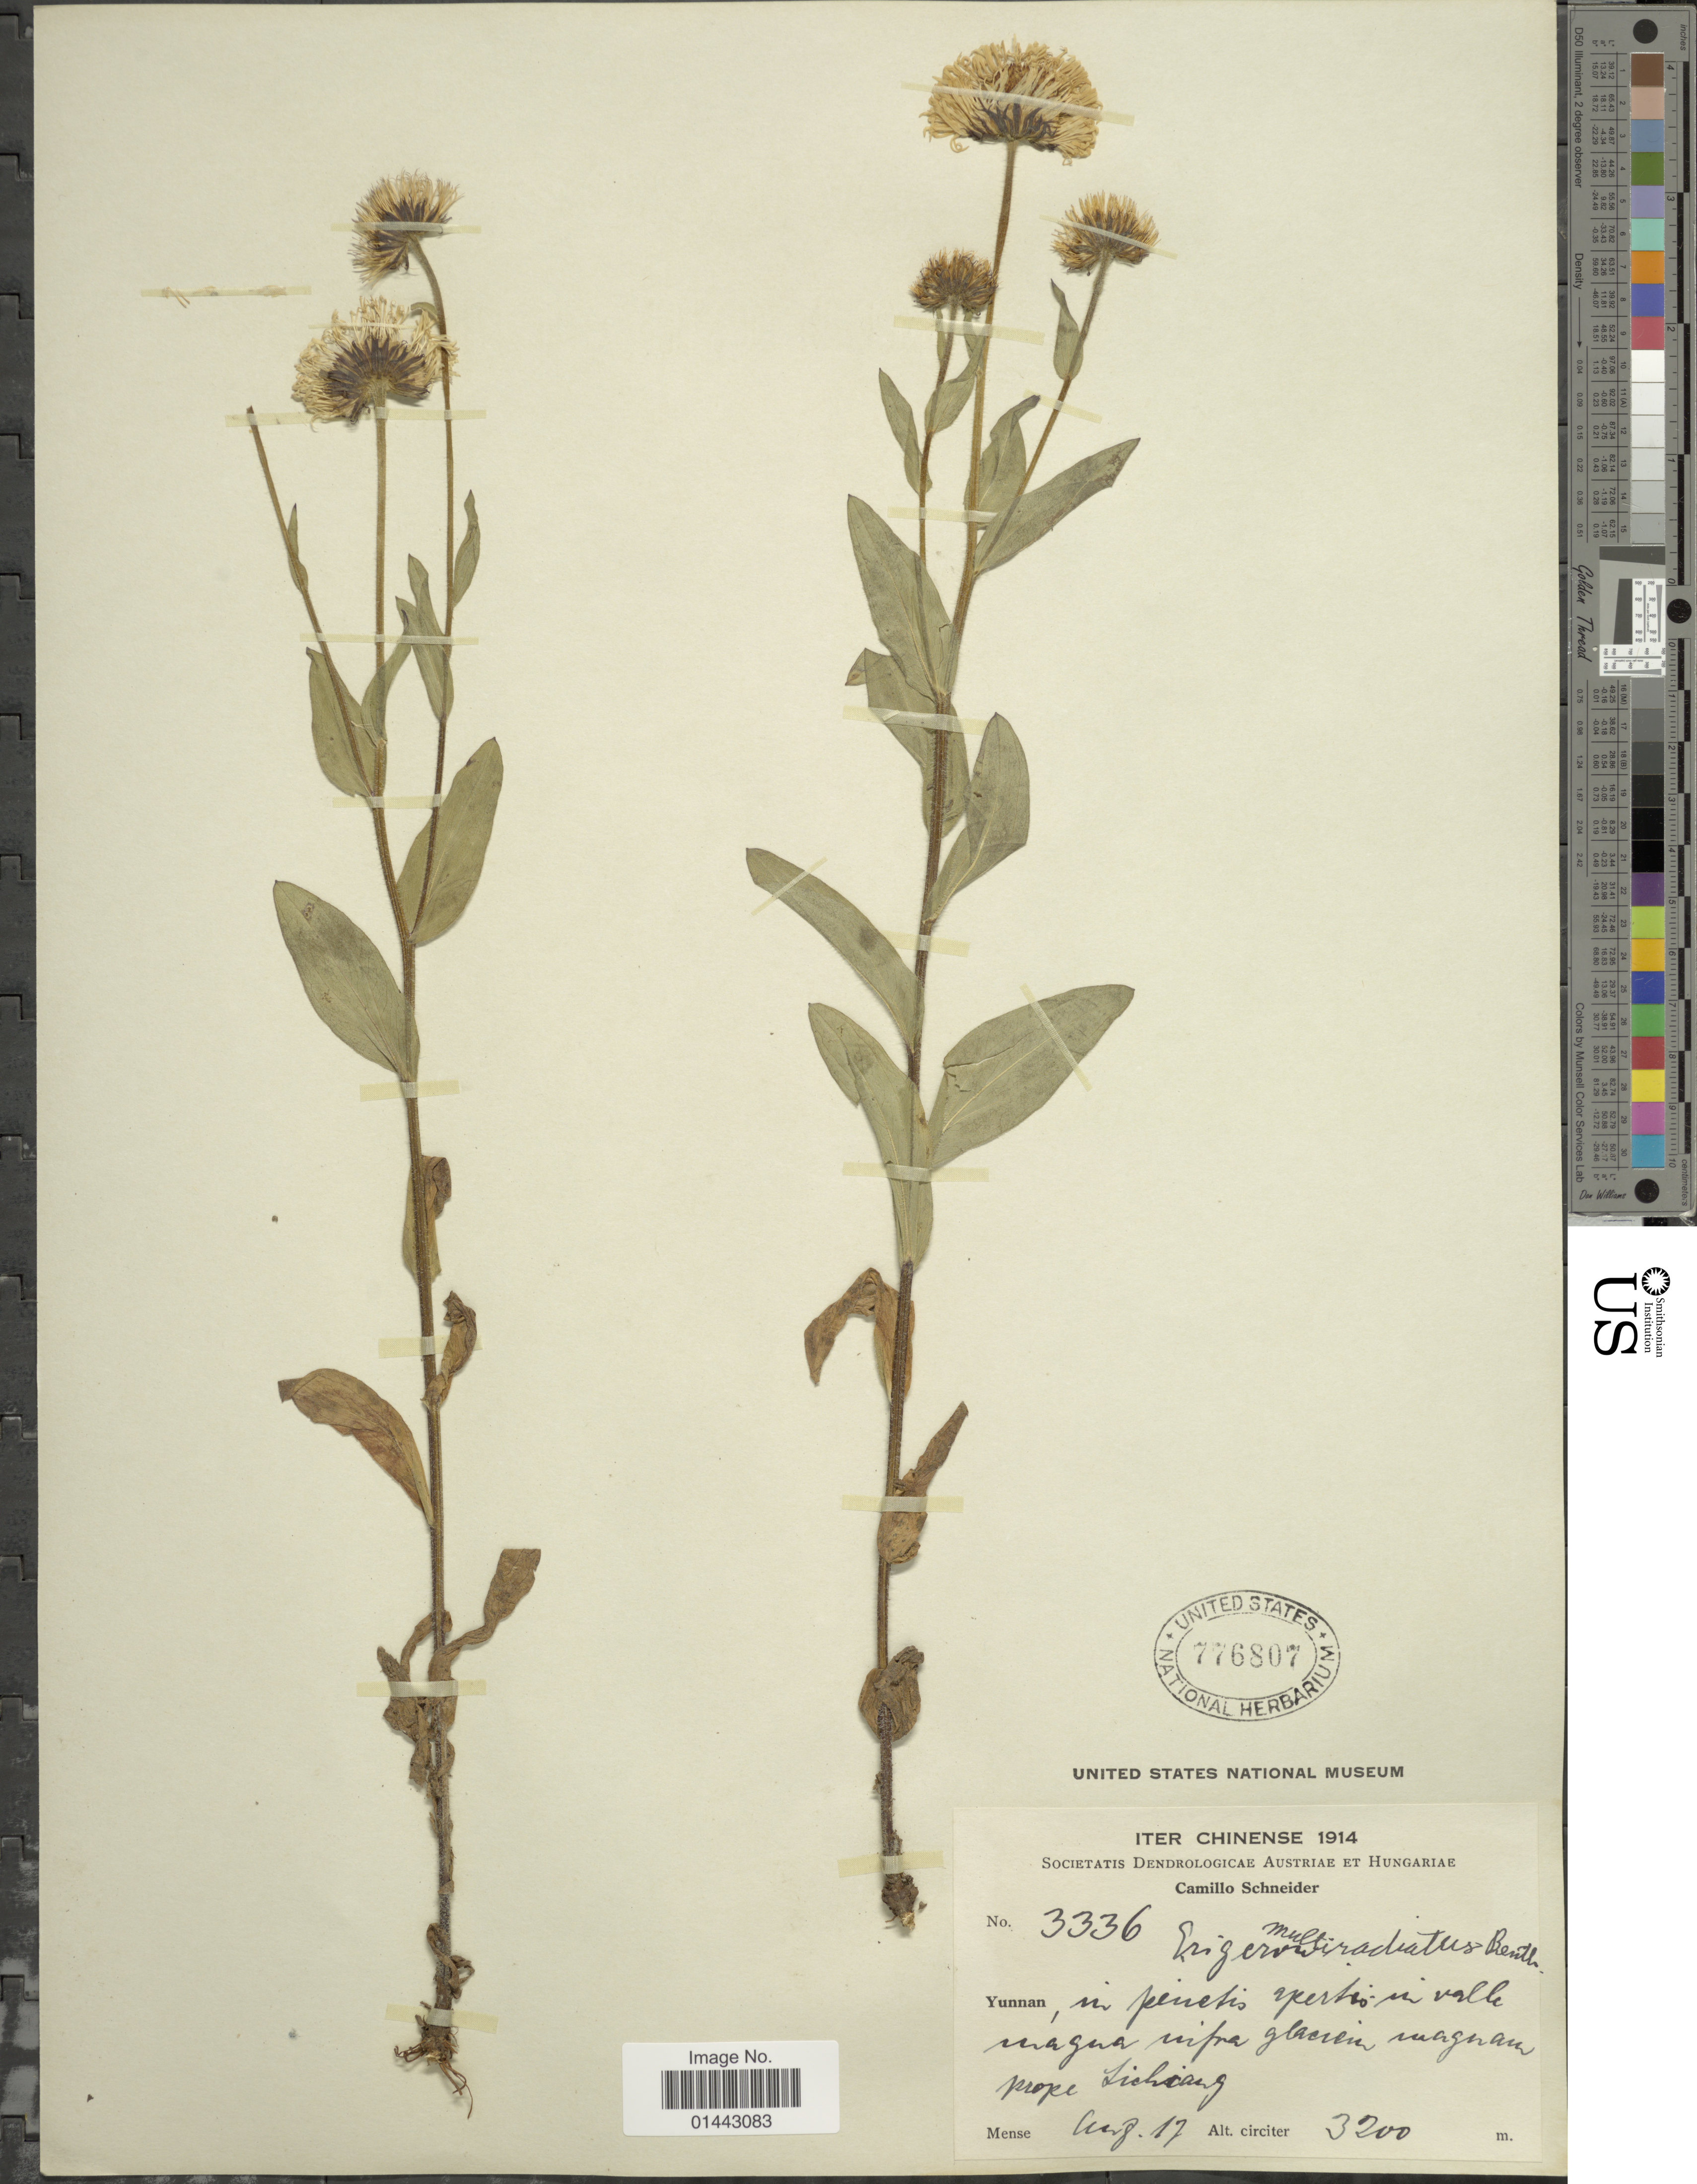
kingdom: Plantae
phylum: Tracheophyta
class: Magnoliopsida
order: Asterales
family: Asteraceae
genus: Erigeron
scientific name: Erigeron multiradiatus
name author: (Lindl. ex DC.) Benth. ex C.B. Clarke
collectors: C. K. Schneider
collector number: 3336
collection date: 1914-08-17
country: China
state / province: Yunnan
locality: In penetis upertis in valle unagua mifra glacien mageram prope Lichiang. [interpreted]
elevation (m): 3200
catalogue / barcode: US 776807